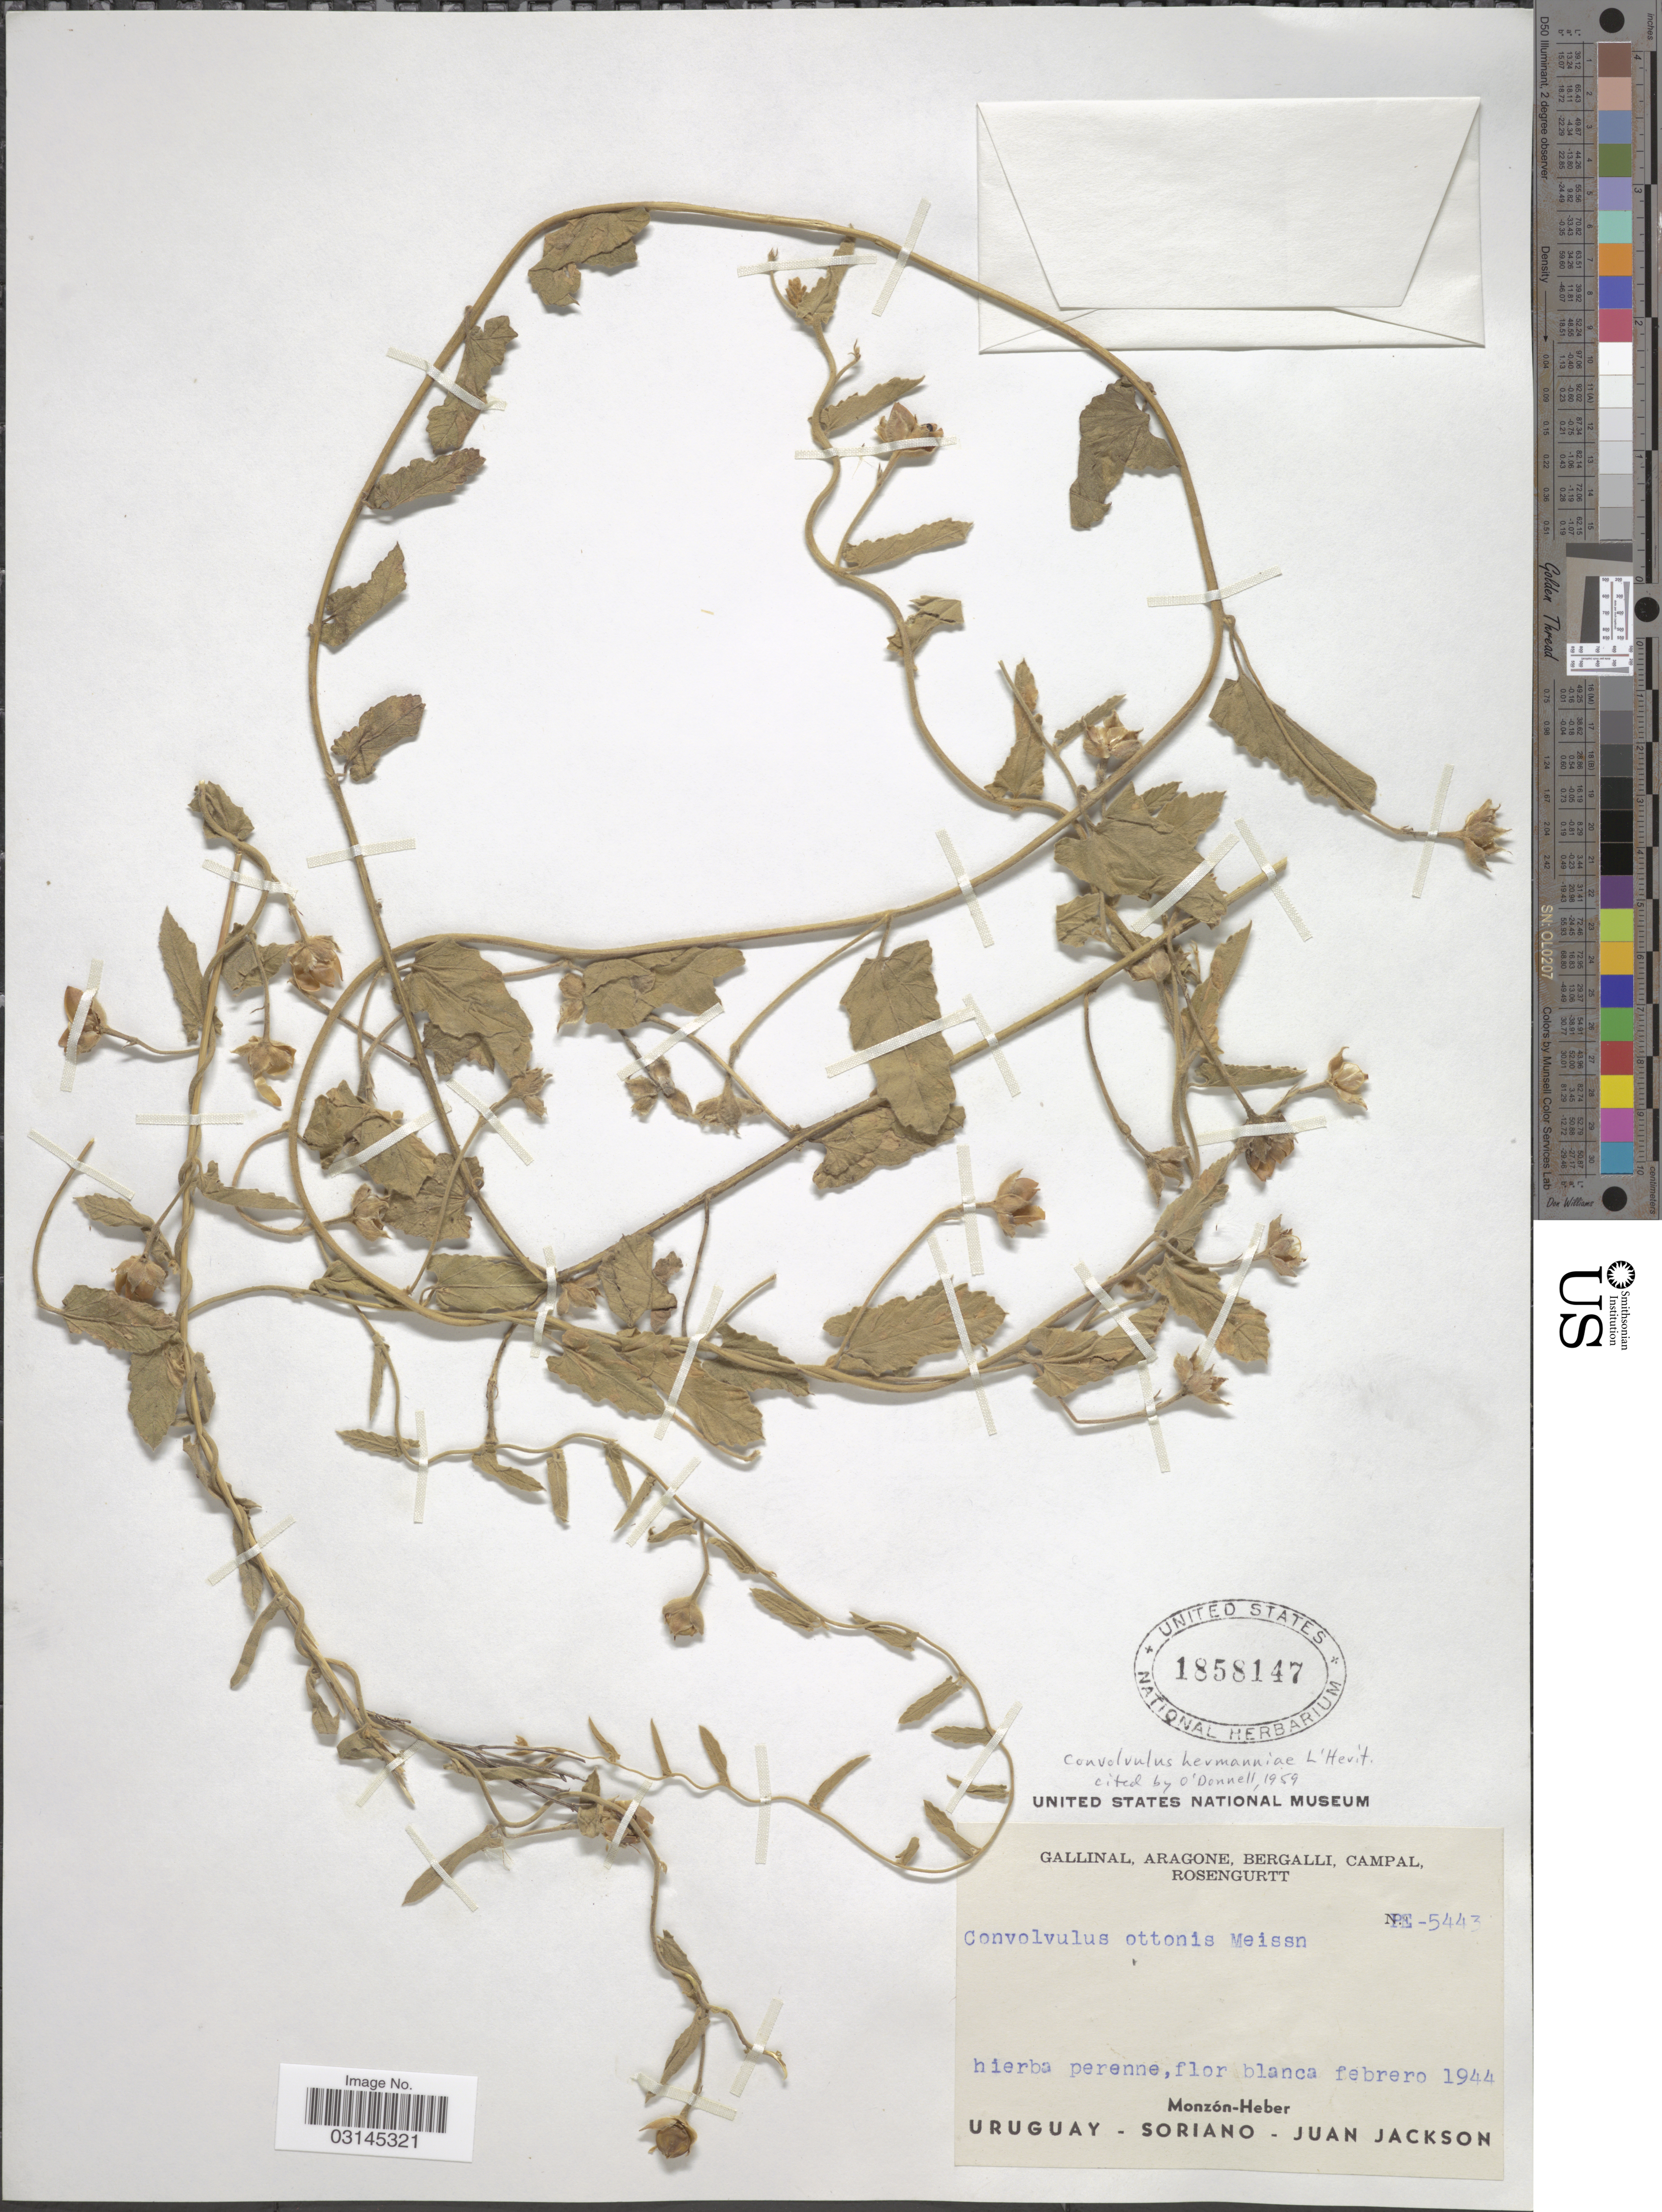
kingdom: Plantae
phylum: Tracheophyta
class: Magnoliopsida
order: Solanales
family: Convolvulaceae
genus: Convolvulus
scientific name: Convolvulus hermanniae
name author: L'Hér.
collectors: -. Gallinal, -- Aragone, -- Bergalli, -- Campal & Rosengurtt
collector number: PE-5443*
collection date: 1944-02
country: Uruguay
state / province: Soriano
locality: Monzón-Heber, Juan Jackson.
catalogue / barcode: US 1858147